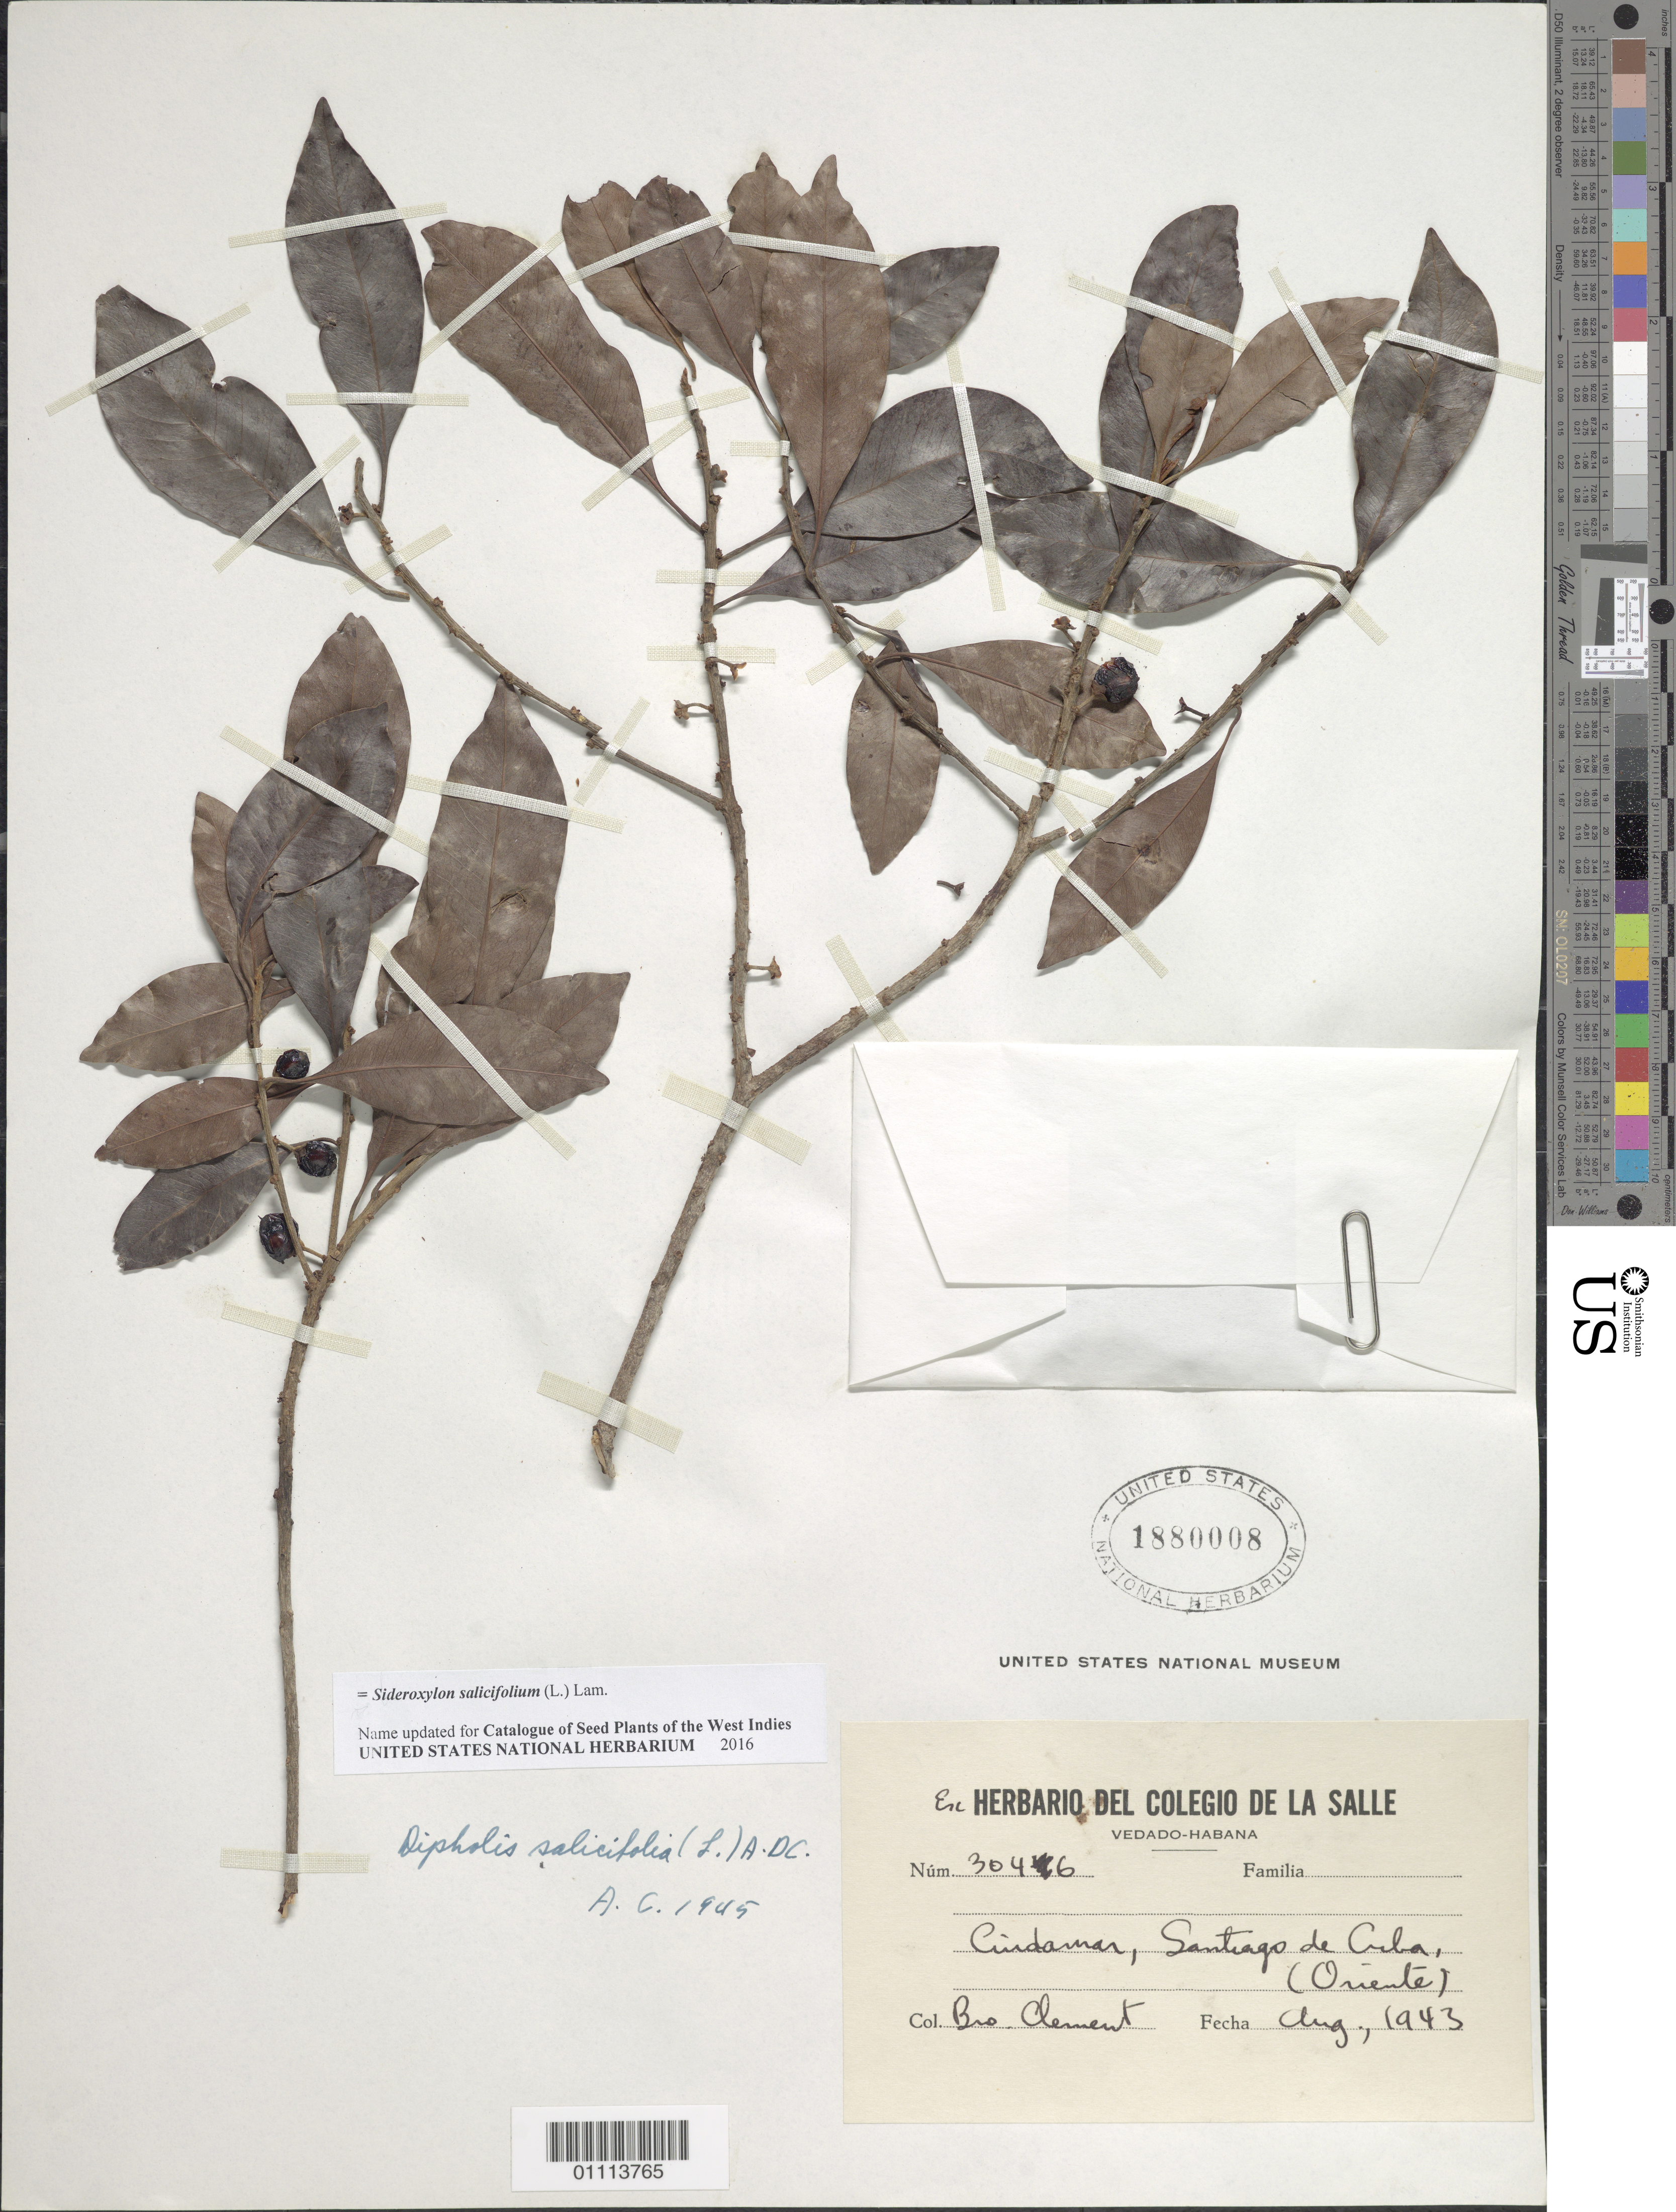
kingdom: Plantae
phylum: Tracheophyta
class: Magnoliopsida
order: Ericales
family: Sapotaceae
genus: Dipholis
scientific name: Dipholis salicifolia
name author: (L.) A. DC.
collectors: Bro. Clemente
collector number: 3046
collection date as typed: Aug 1943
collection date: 1943-08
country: Cuba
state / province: Santiago de Cuba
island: Cuba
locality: Santiago de Cuba [Oriente]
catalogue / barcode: US 1880008